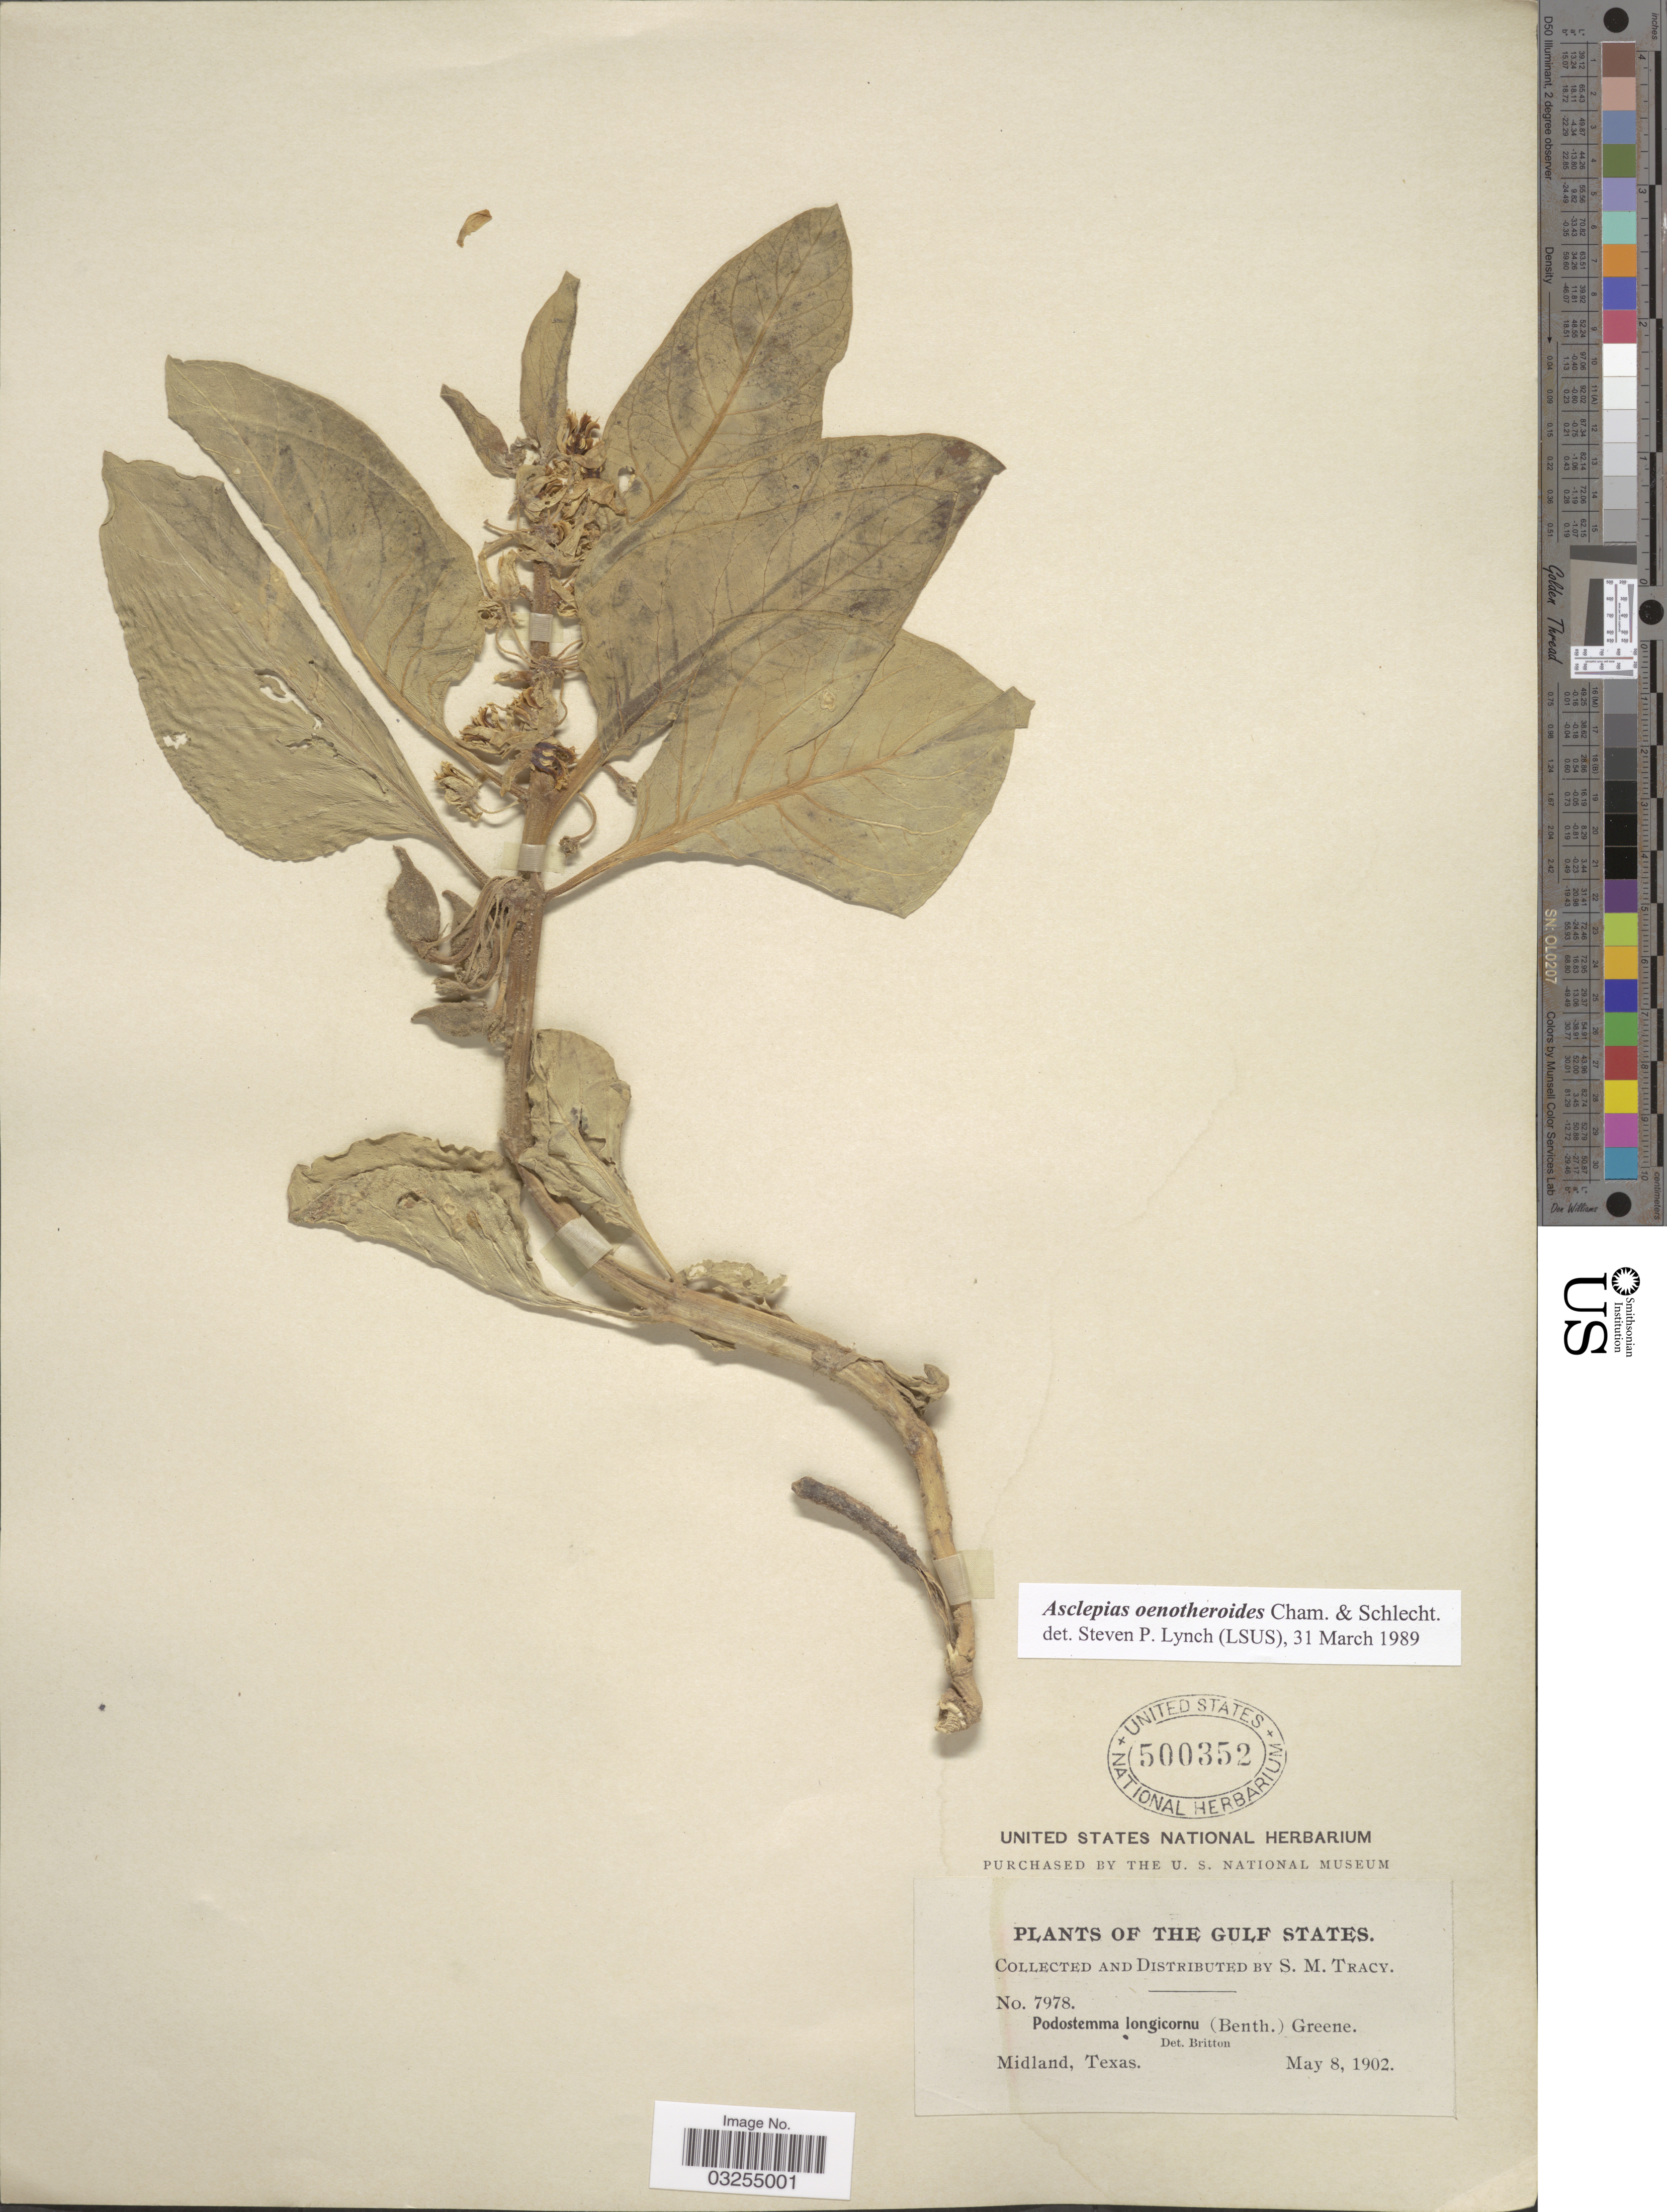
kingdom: Plantae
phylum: Tracheophyta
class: Magnoliopsida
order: Gentianales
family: Apocynaceae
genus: Asclepias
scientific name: Asclepias oenotheroides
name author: Schltdl. & Cham.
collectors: S. M. Tracy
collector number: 7978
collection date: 1902-05-08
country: United States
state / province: Texas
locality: The Gulf States. Midland.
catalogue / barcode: US 500352